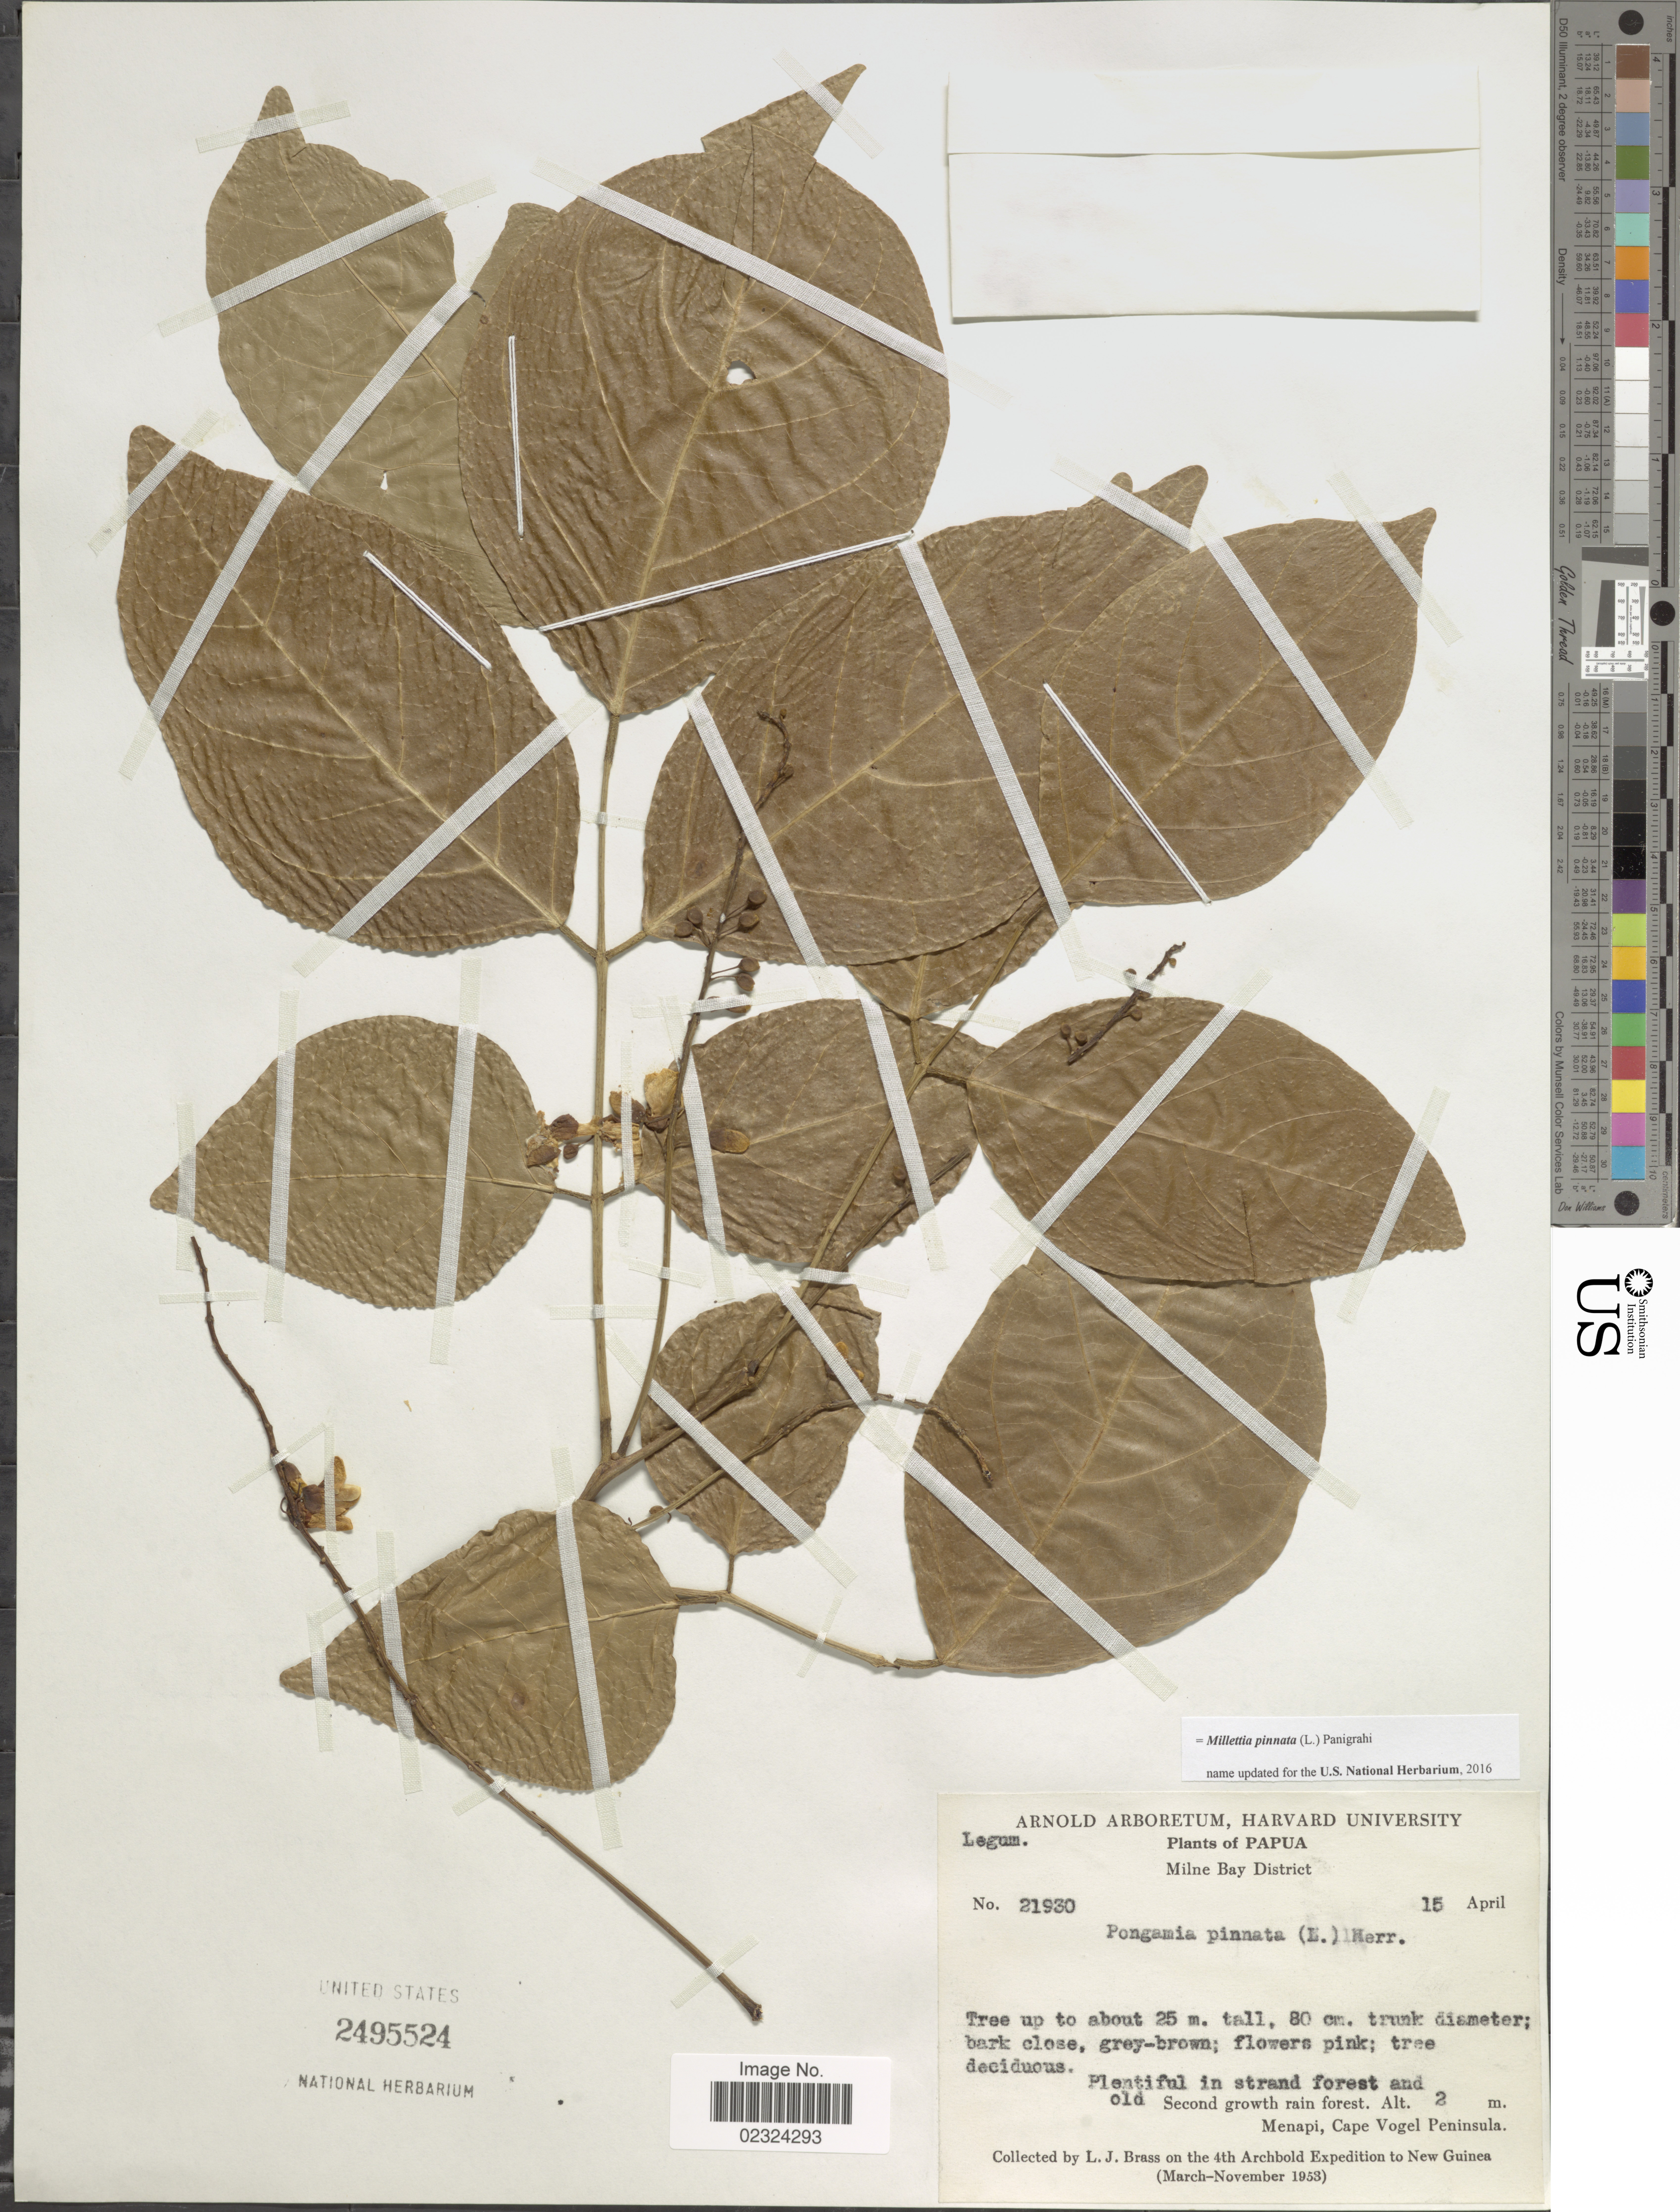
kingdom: Plantae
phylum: Tracheophyta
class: Magnoliopsida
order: Fabales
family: Fabaceae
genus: Millettia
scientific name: Millettia pinnata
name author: (L.) Panigrahi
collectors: L. J. Brass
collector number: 21930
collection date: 1953-04-15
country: Papua New Guinea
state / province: Milne Bay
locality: Menapi, Cape Vogel Peninsula.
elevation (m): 2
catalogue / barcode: US 2495524